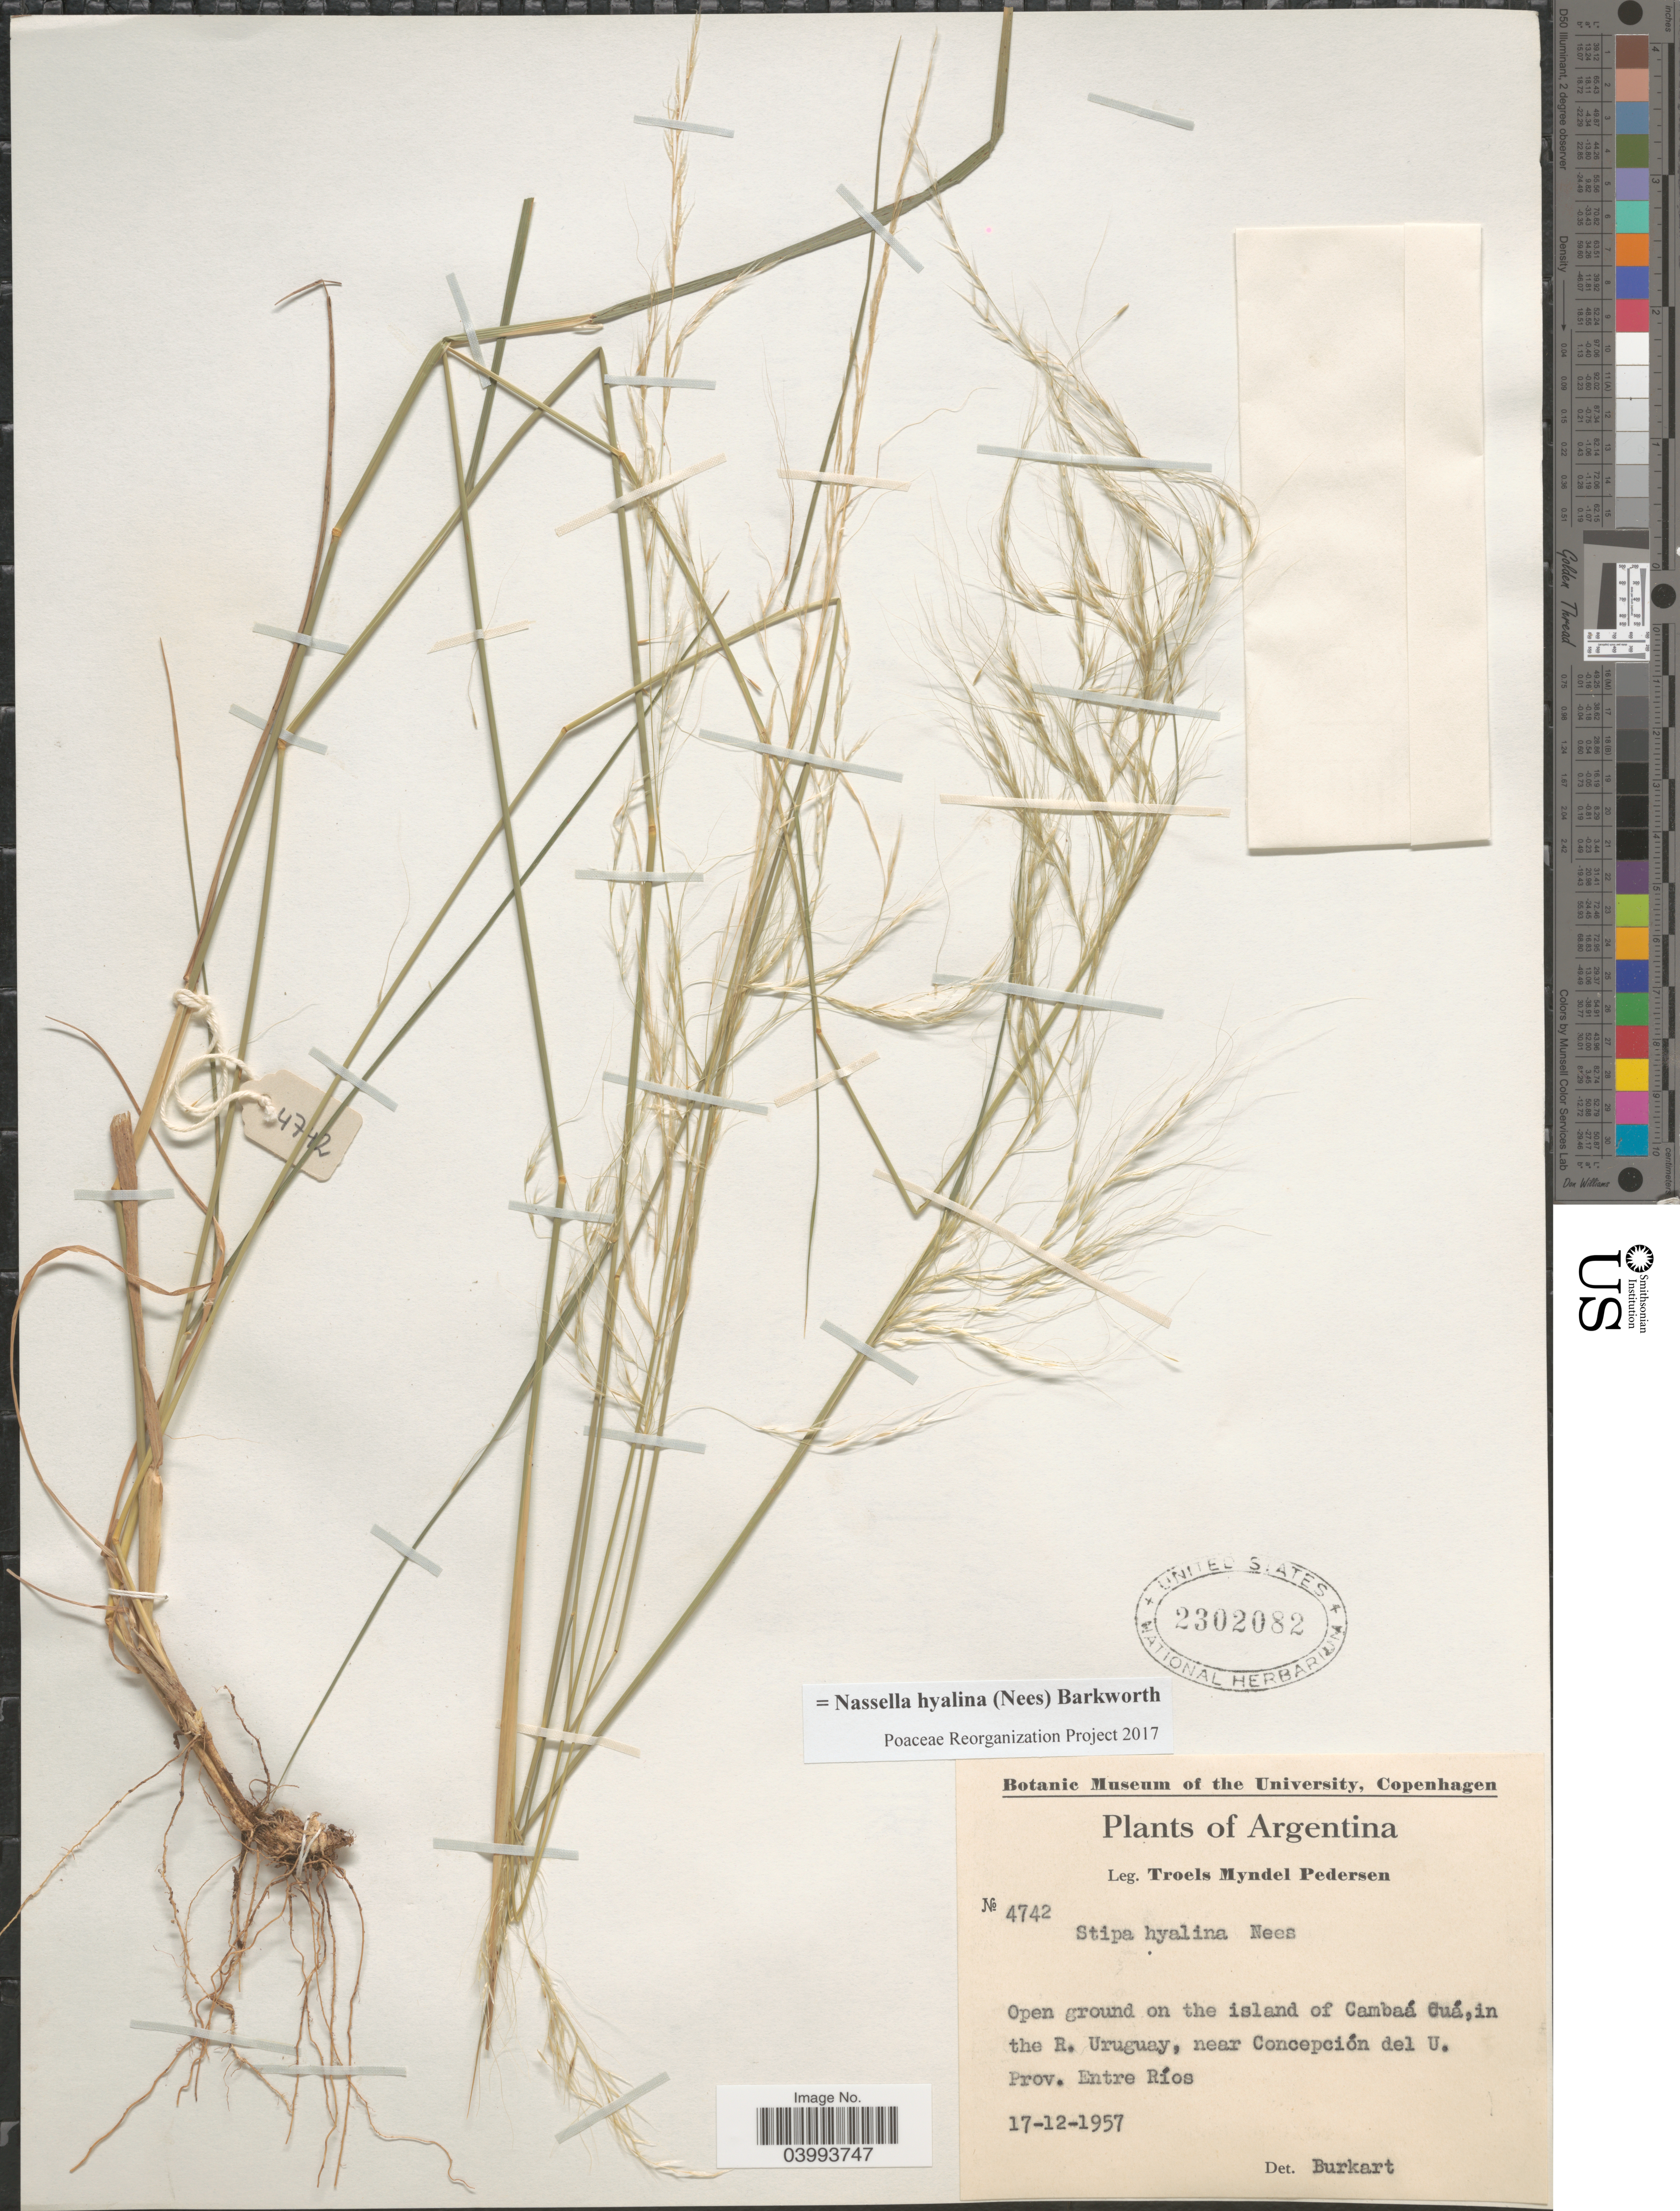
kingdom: Plantae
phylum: Tracheophyta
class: Liliopsida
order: Poales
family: Poaceae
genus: Nassella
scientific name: Nassella hyalina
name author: (Nees) Barkworth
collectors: T. Pederson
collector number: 4742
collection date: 1957-12-17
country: Argentina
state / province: Entre Rios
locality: On the island of Cambaá Guá,in the R. Uruguay, near Concepción del U.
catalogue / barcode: US 2302082